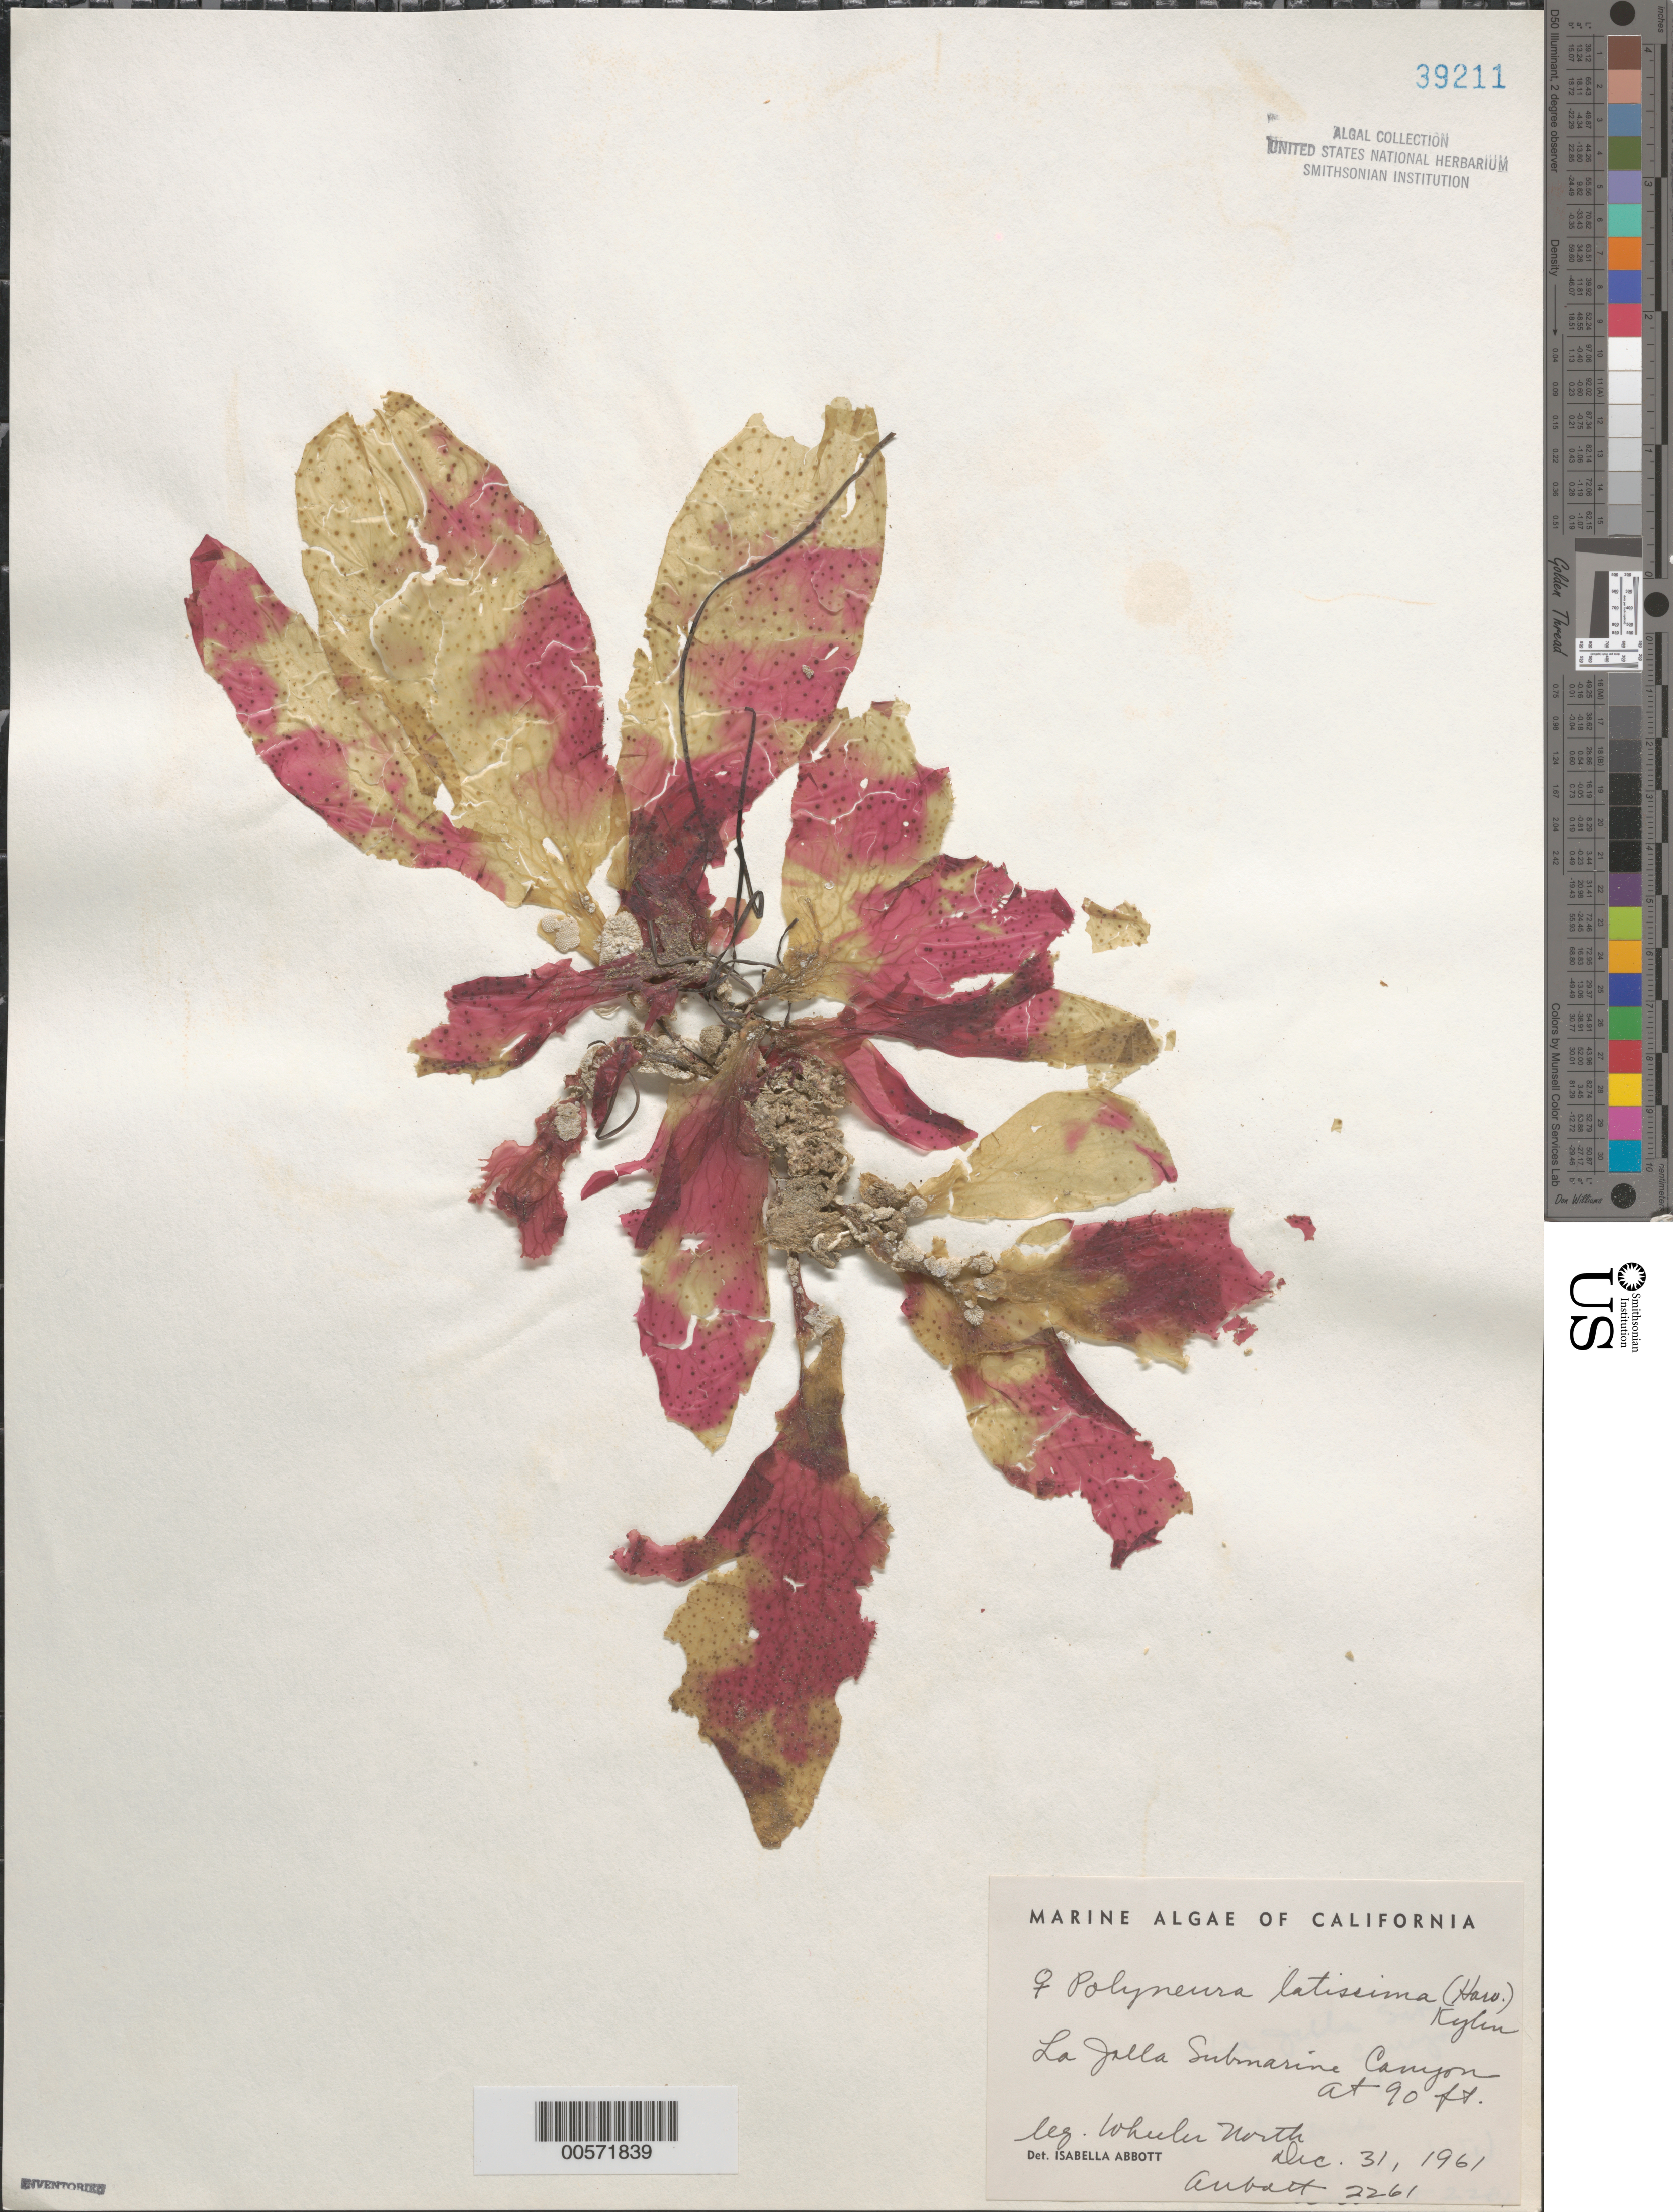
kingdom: Plantae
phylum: Rhodophyta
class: Florideophyceae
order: Ceramiales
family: Delesseriaceae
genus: Polyneura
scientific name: Polyneura latissima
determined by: Abbott, Isabella A.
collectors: W. North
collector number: IAA 2261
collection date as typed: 31 Dec 1961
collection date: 1961-12-31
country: United States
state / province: California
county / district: San Diego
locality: La Jolla Submarine Canyon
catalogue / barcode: US 39211